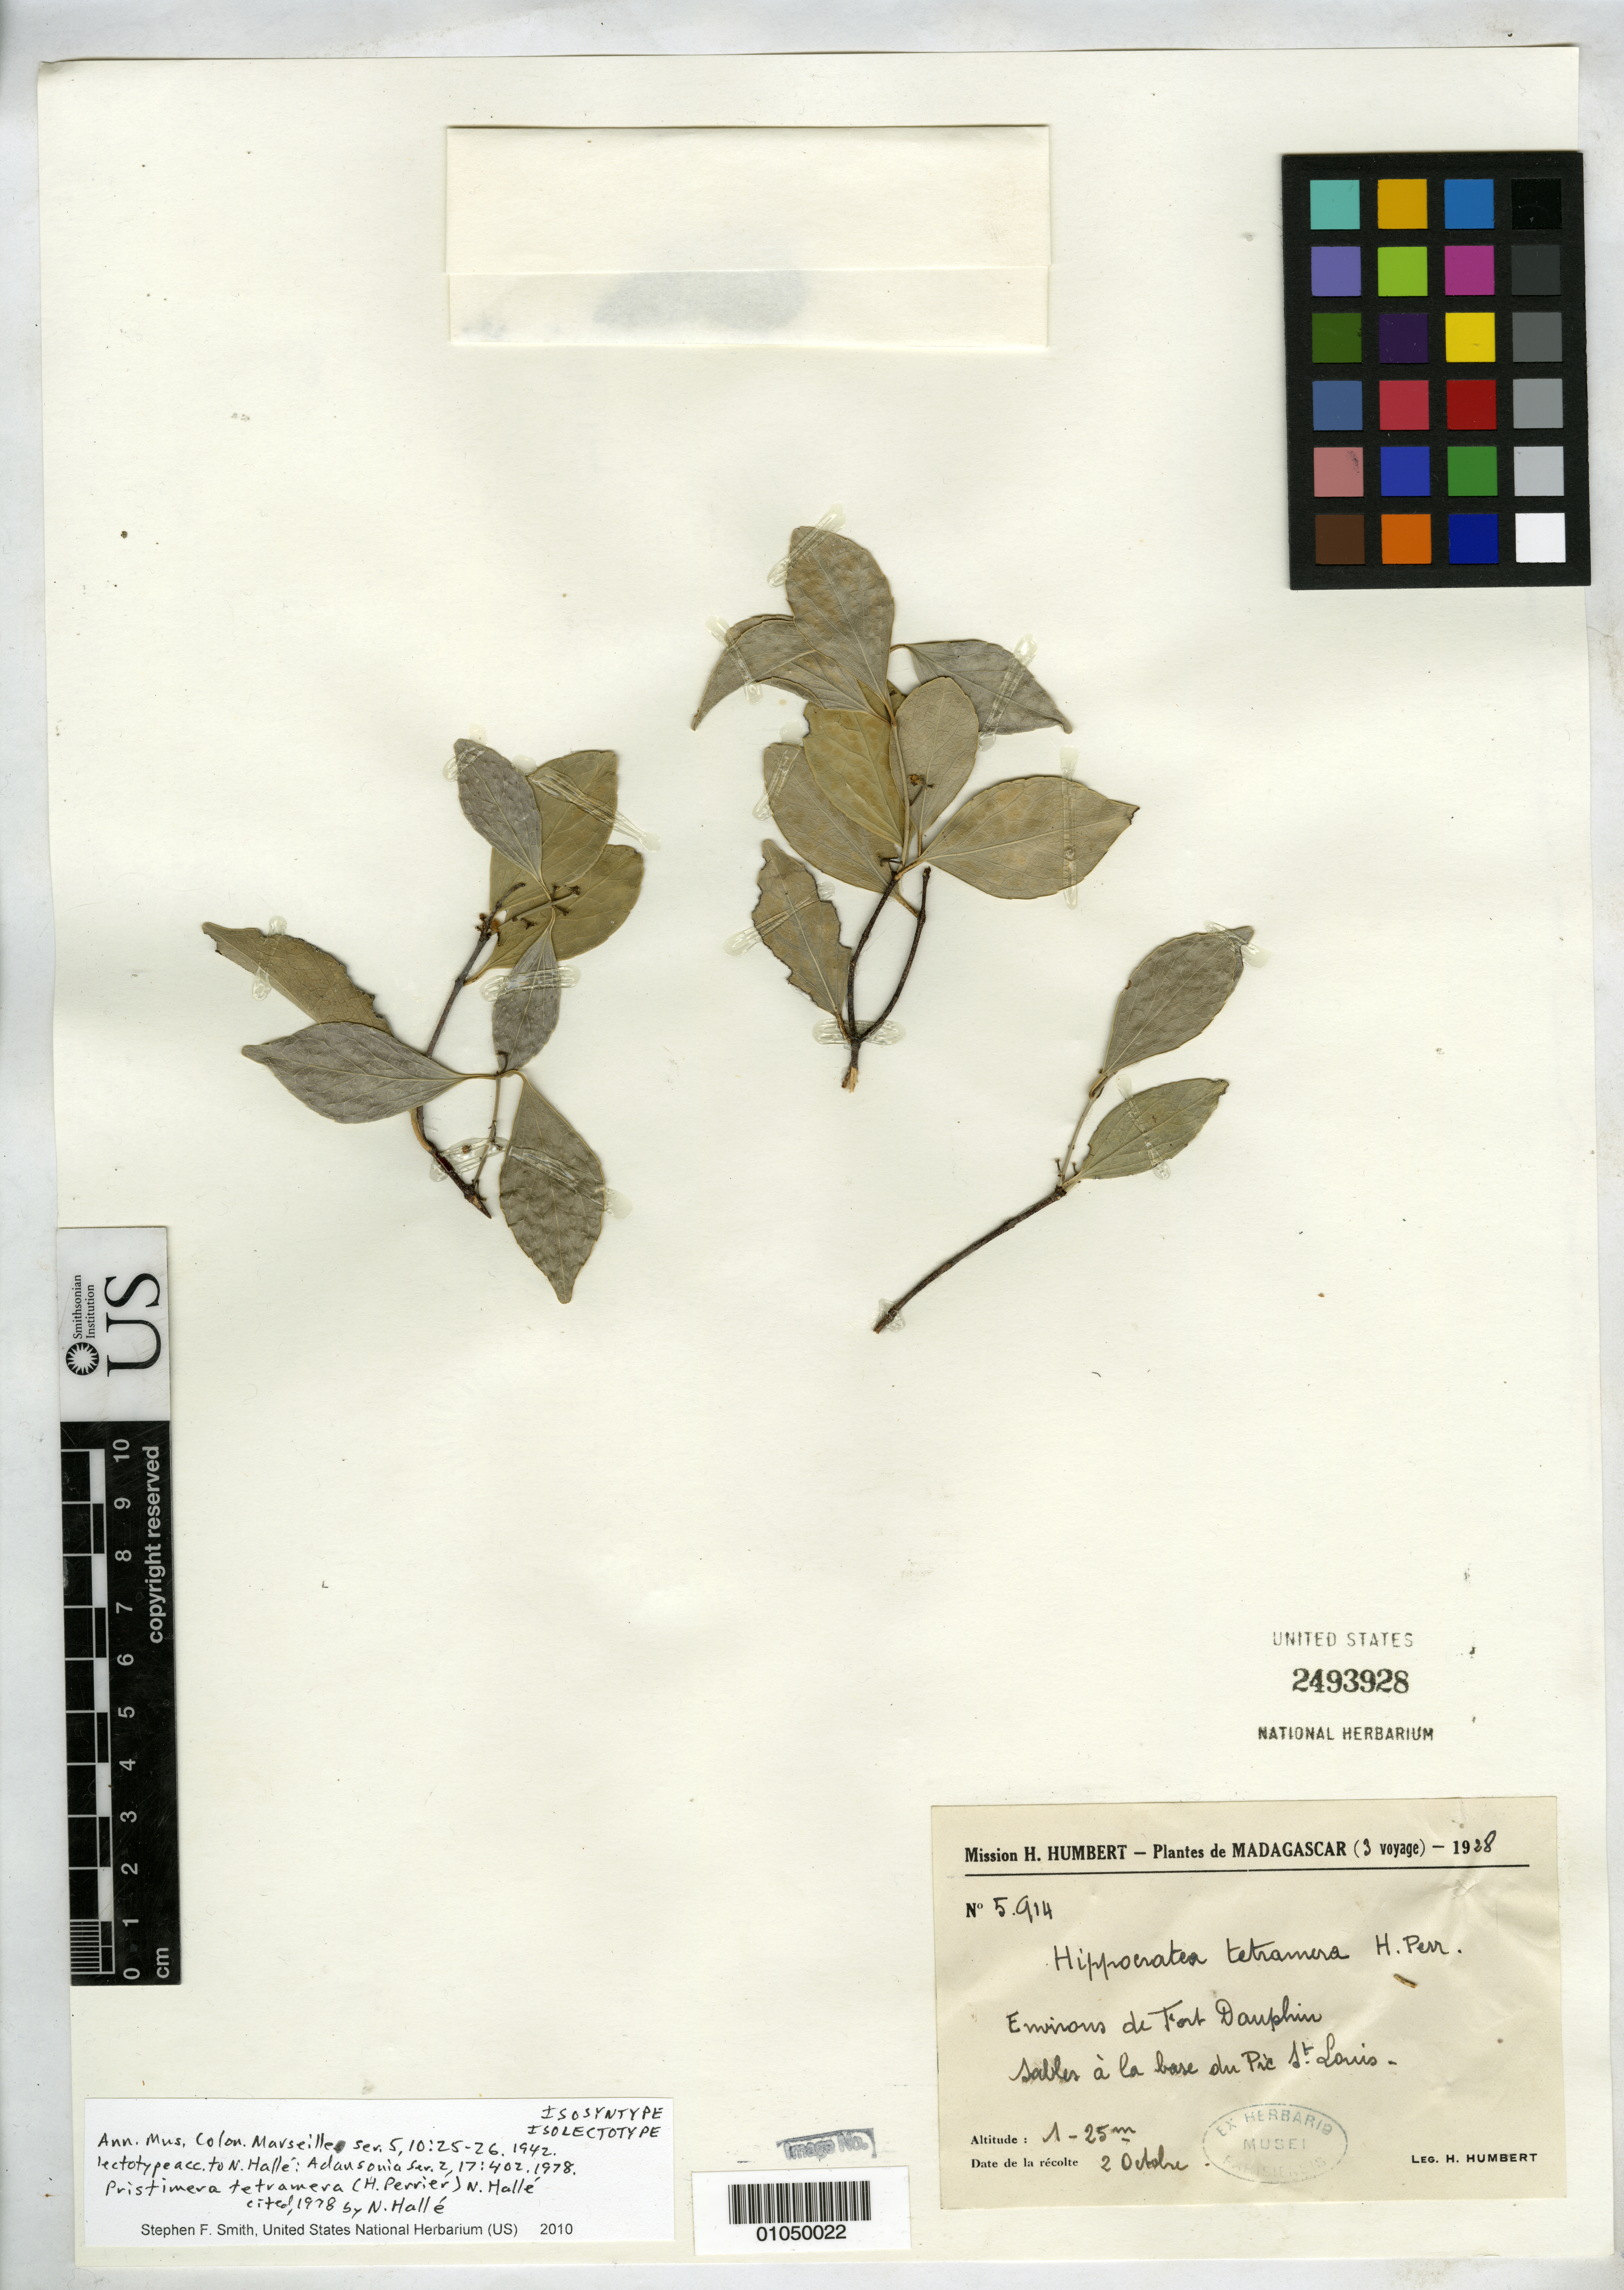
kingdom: Plantae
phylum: Tracheophyta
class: Magnoliopsida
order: Celastrales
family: Celastraceae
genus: Hippocratea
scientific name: Hippocratea tetramera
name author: H. Perrier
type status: Isolectotype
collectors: H. Humbert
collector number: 5914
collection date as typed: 02 Oct 1928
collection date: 1928-10-02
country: Madagascar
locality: Environs de Fort-Dauphin.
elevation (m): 1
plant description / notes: Currently accepted name as cited by N. Hallé (1978).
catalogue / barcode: US 2493928